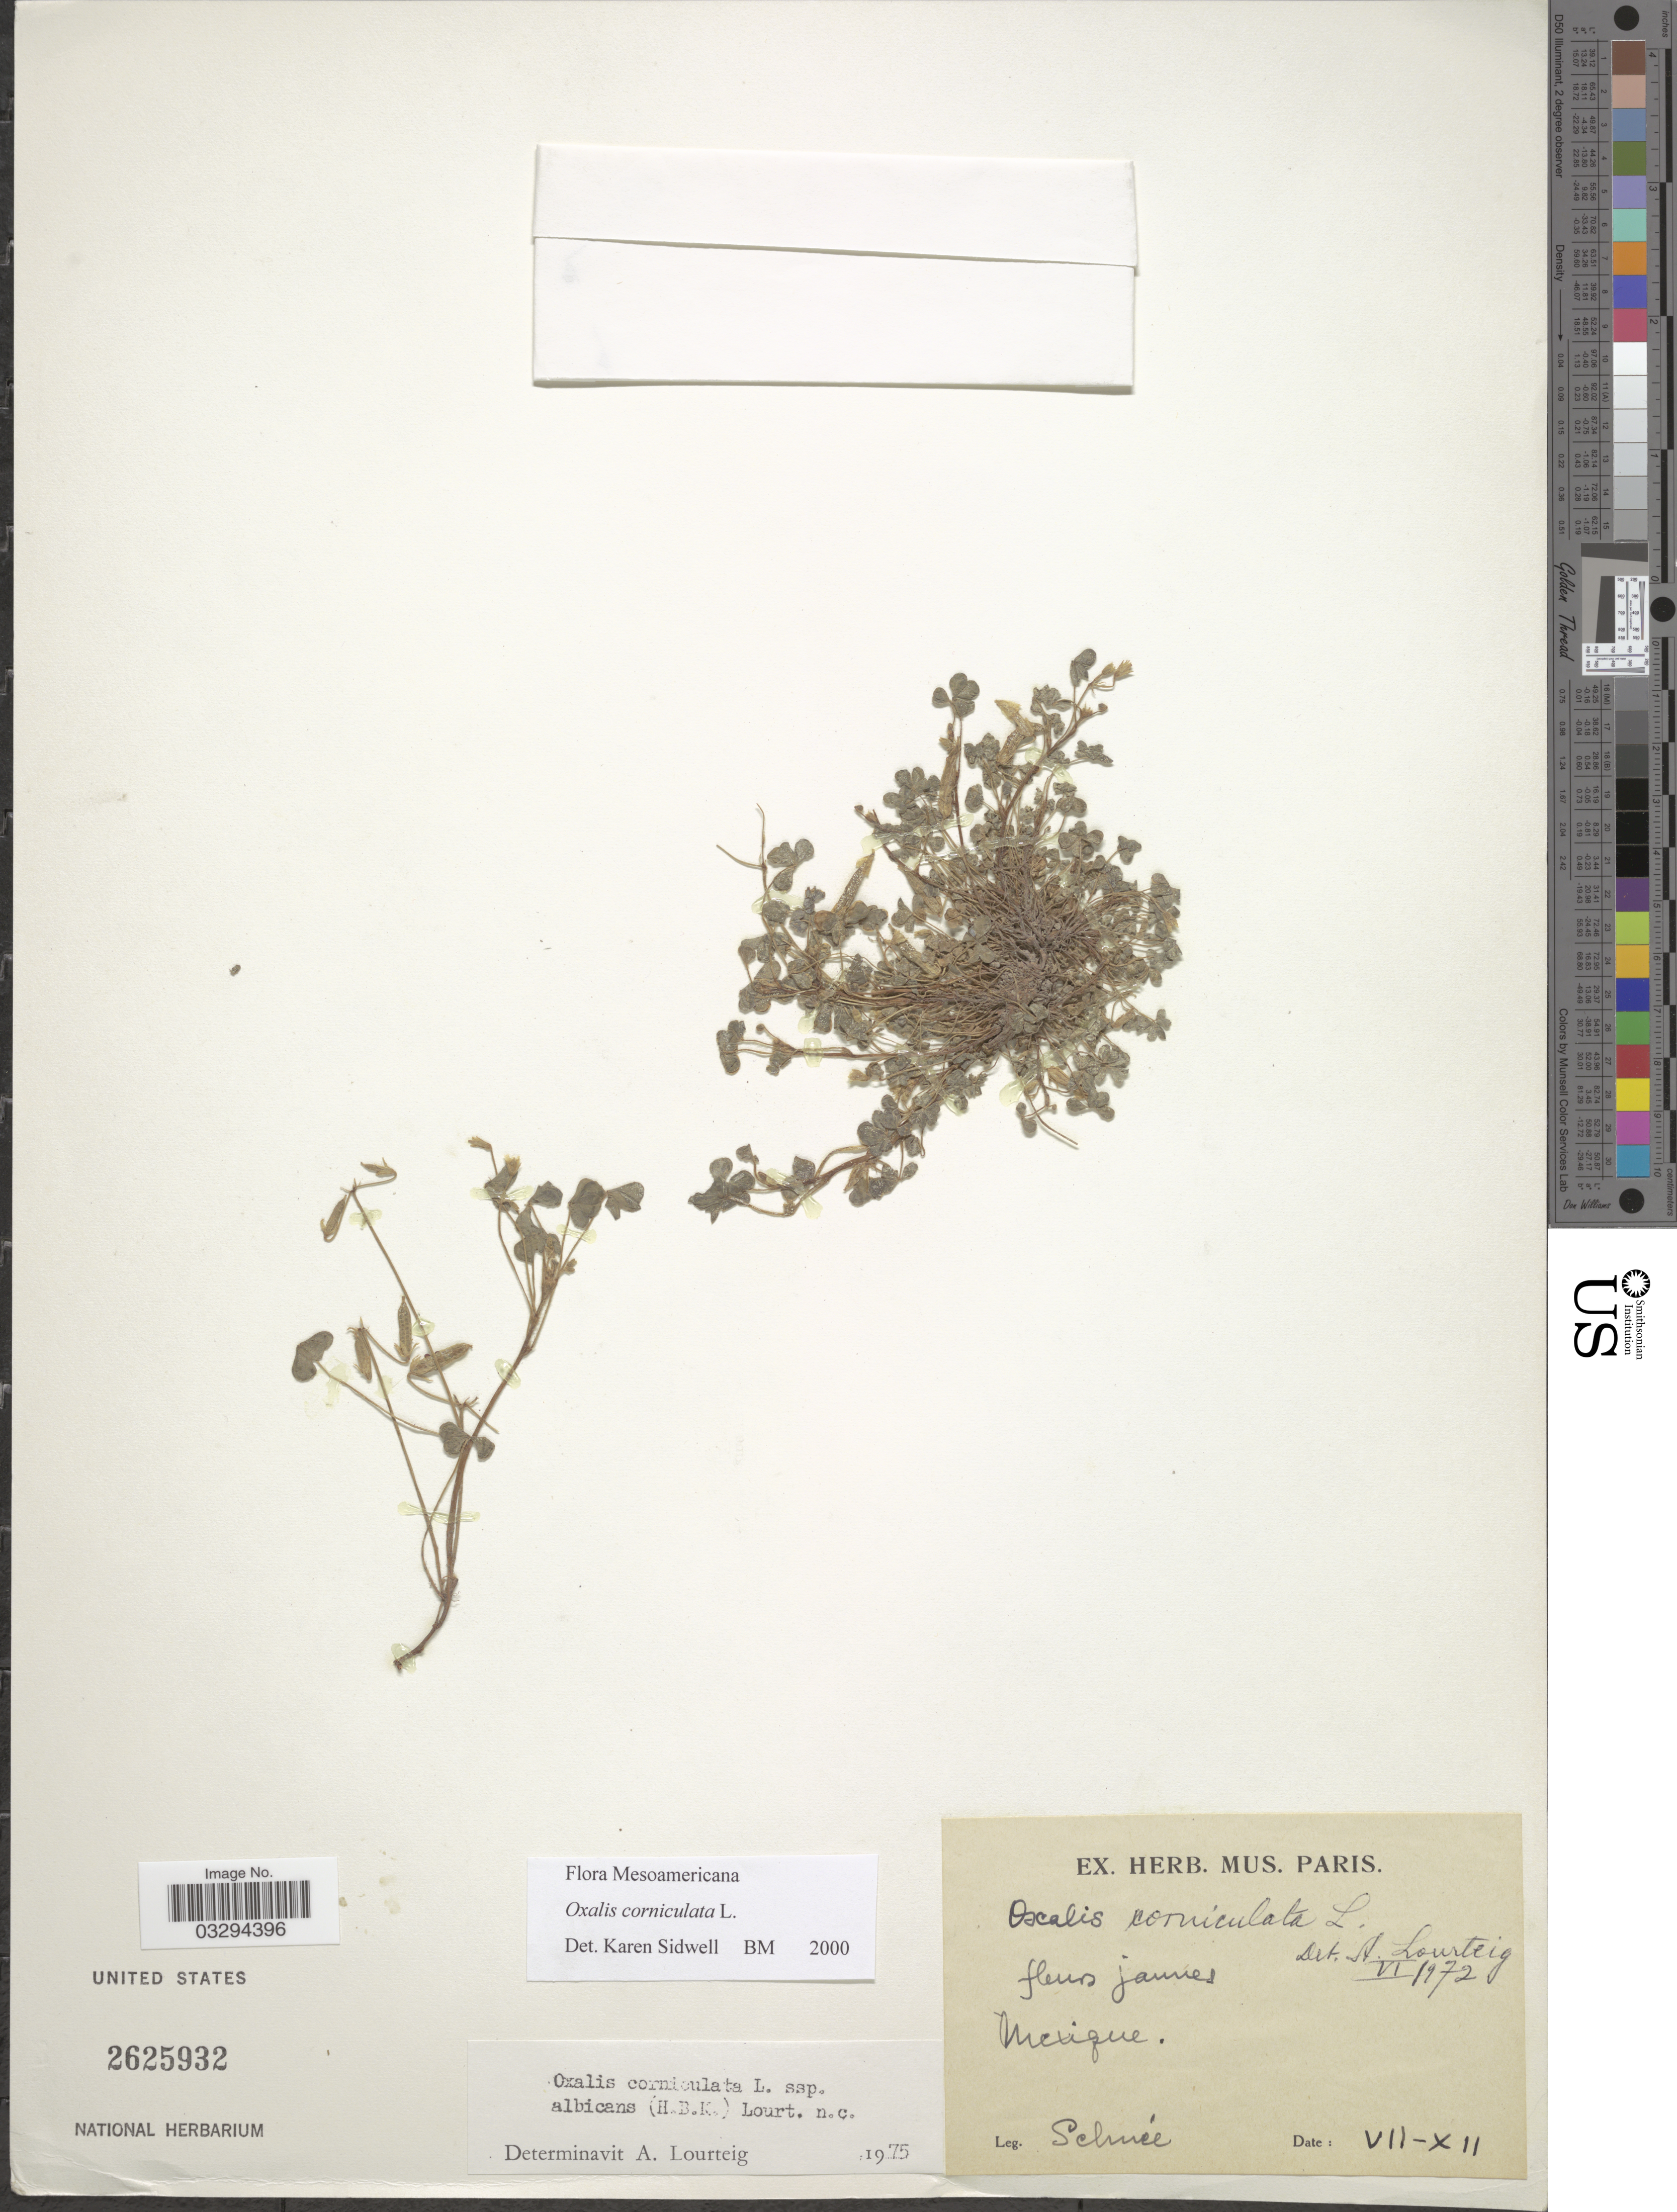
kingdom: Plantae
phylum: Tracheophyta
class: Magnoliopsida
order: Oxalidales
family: Oxalidaceae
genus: Oxalis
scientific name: Oxalis corniculata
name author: L.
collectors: -- Schnée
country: Mexico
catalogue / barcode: US 2625932